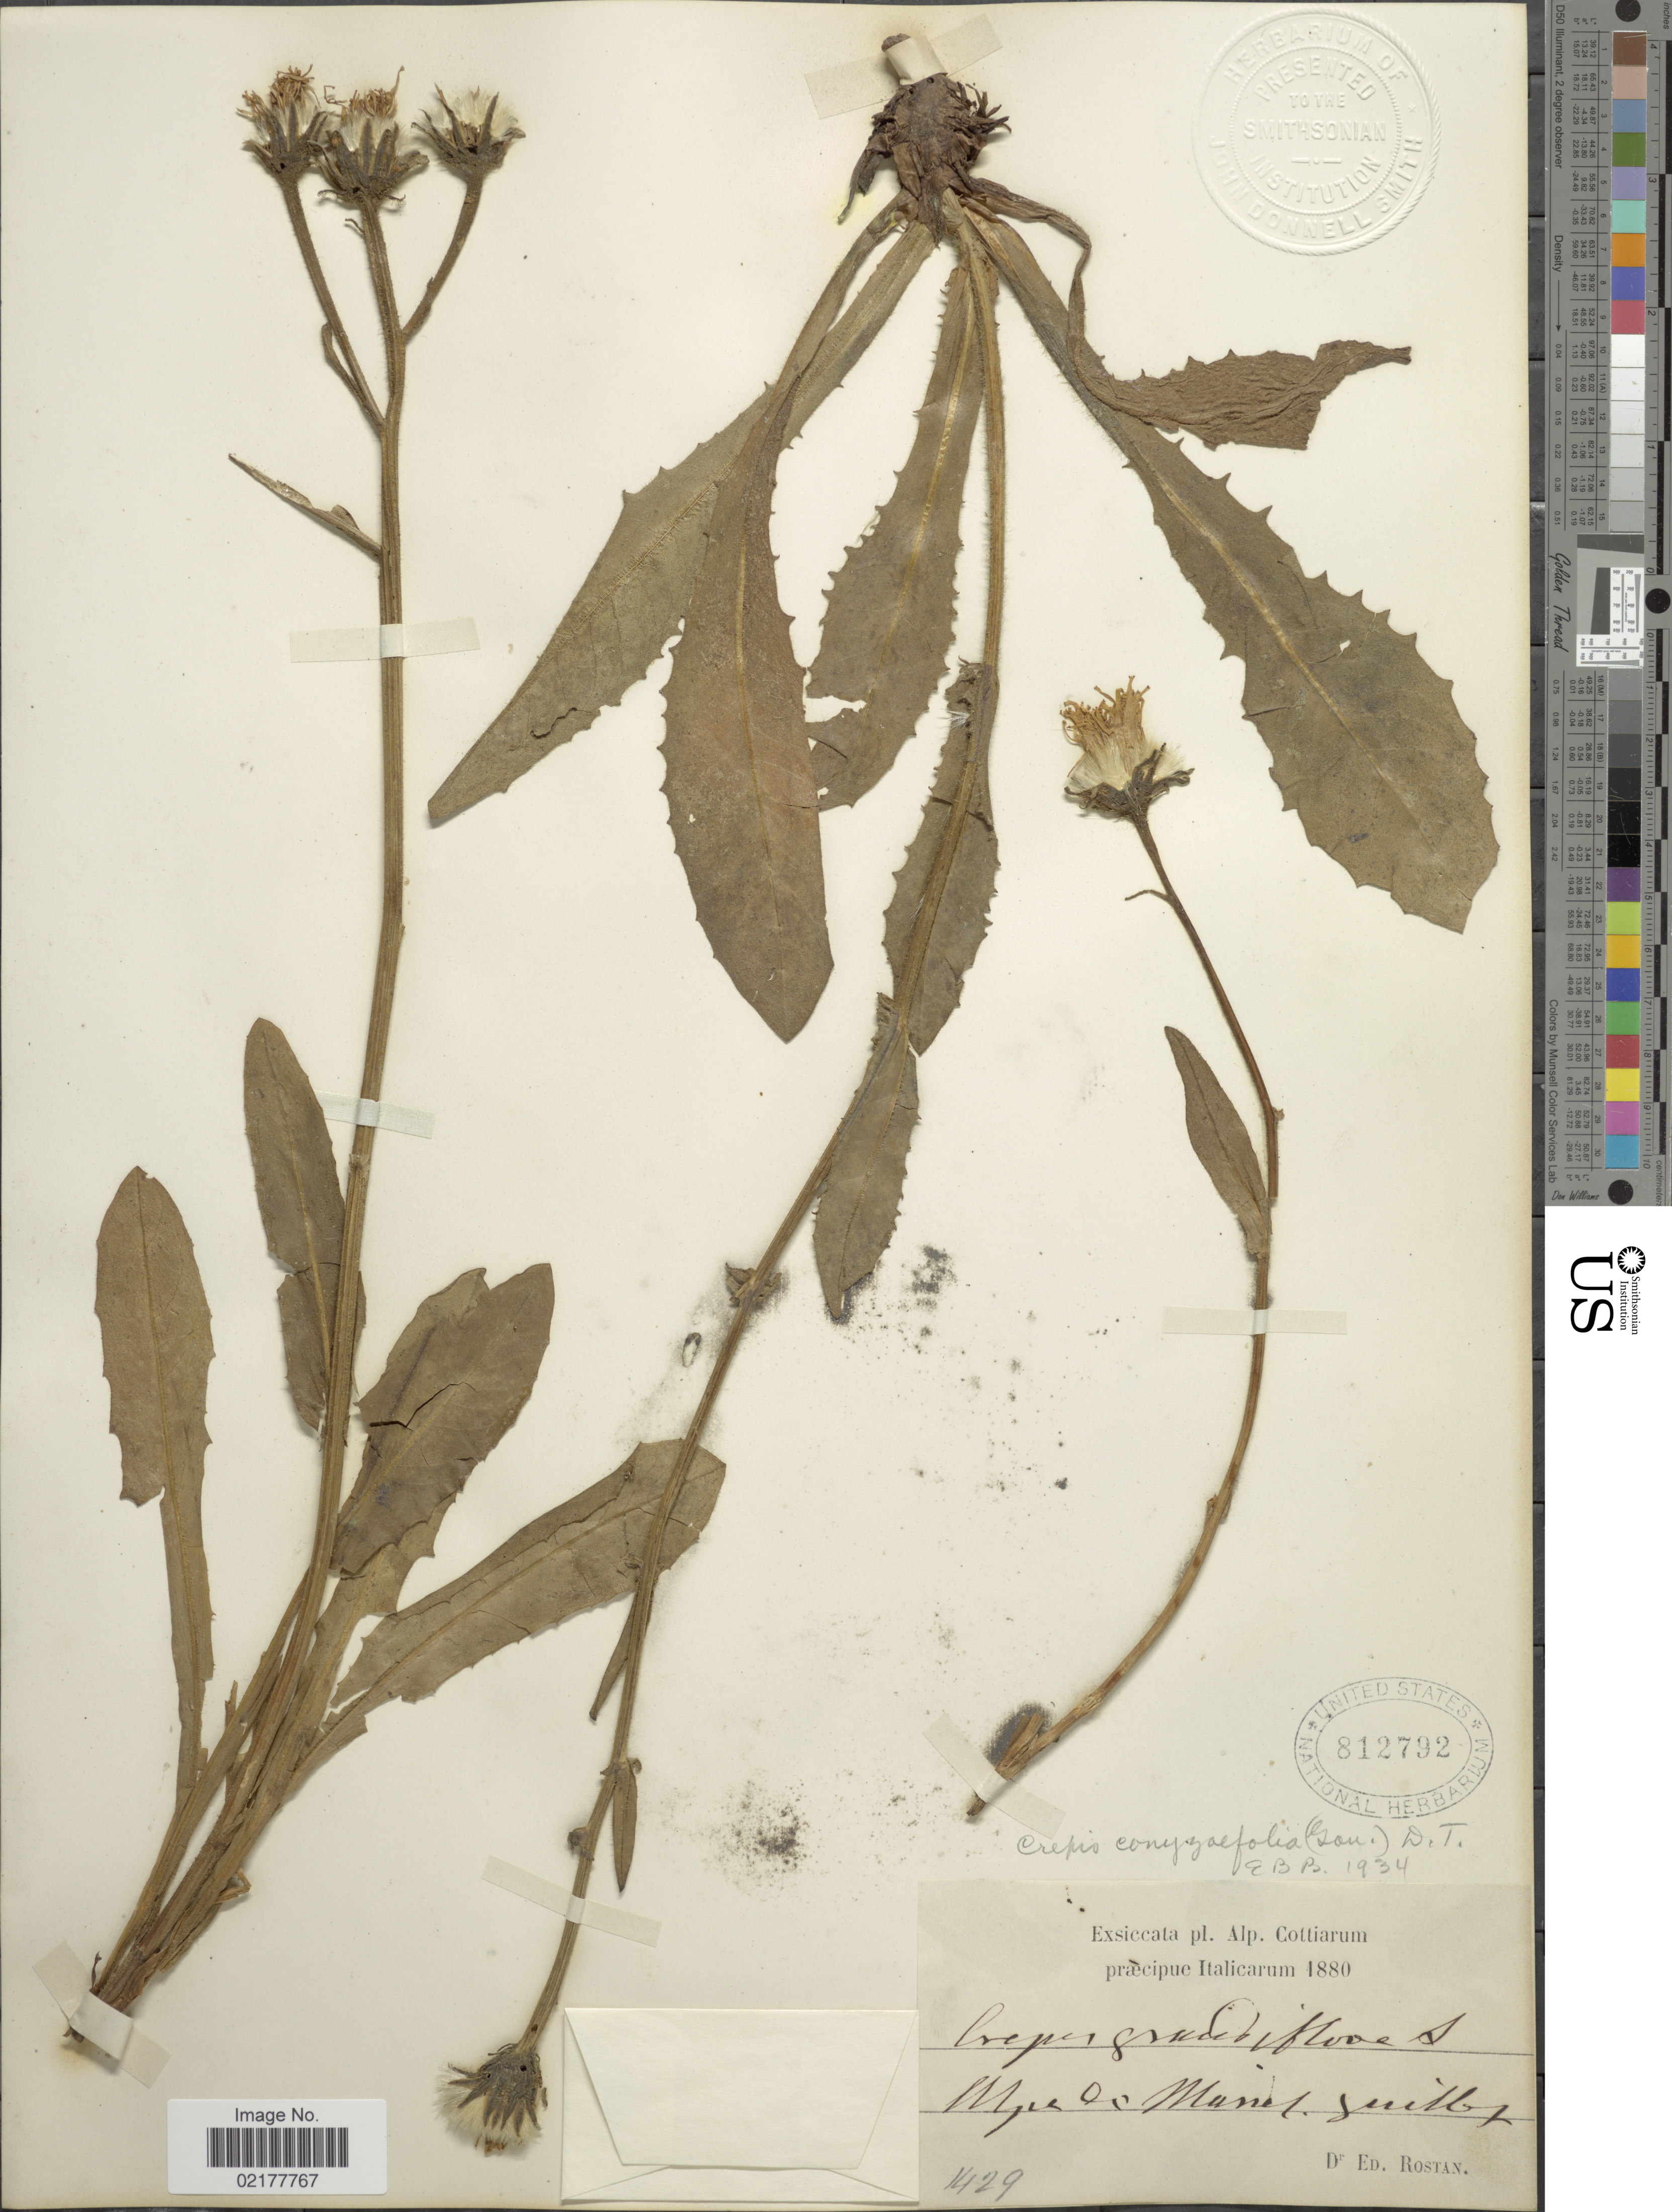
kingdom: Plantae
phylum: Tracheophyta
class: Magnoliopsida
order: Asterales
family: Asteraceae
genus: Crepis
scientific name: Crepis conyzifolia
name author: (Gouan) A. Kern.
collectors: E. Rostan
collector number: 1429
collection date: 1880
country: Italy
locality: Alp. Cottiarum. [unsure placement]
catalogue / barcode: US 812792